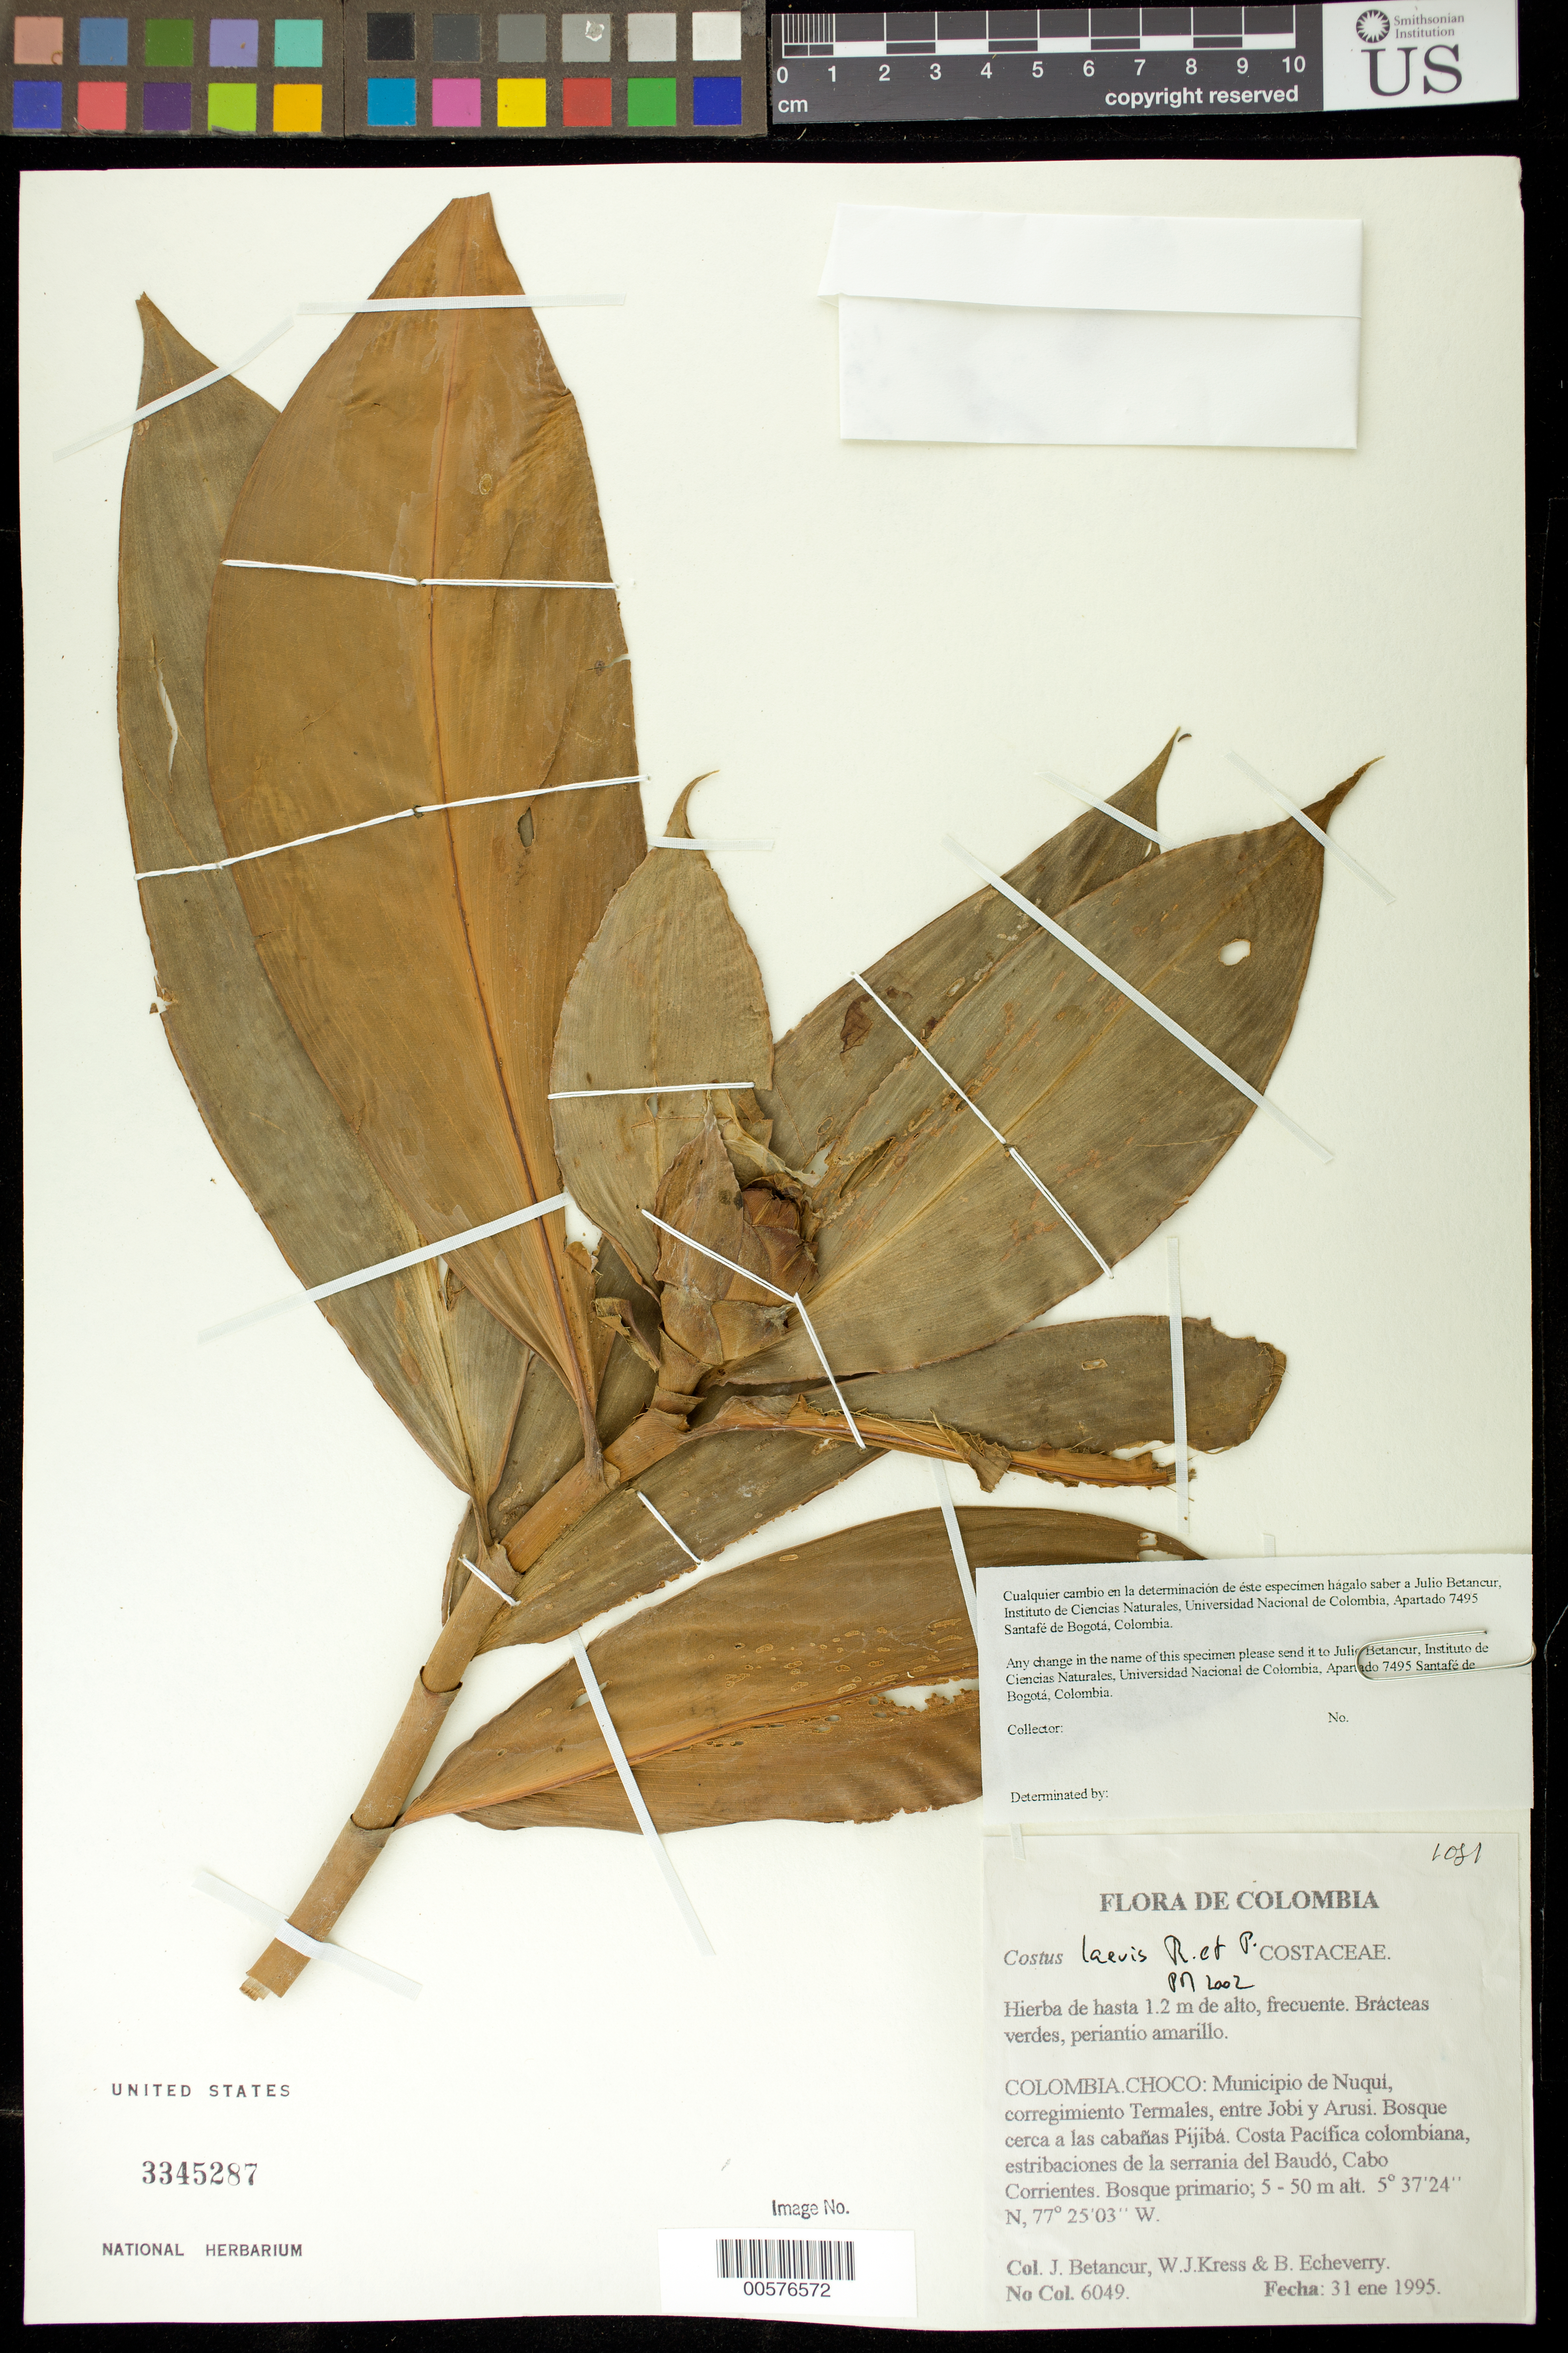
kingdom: Plantae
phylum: Tracheophyta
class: Liliopsida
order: Zingiberales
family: Costaceae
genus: Costus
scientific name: Costus laevis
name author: Ruiz & Pav.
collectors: J. C. Betancur, W. J. Kress & B. Echeverry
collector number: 6049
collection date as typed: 31 Jan 1995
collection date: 1995-01-31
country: Colombia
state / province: Chocó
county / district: Nuqui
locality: Corregimiento Termales, entre Jobi y Arusi. Bosque cerca a las cabanas Pijiba, Costa Pacifica colombiana, estribaciones de la serrania del Baudo, Cabo Corrientes. Bosque primario.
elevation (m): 5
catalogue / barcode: US 3345287